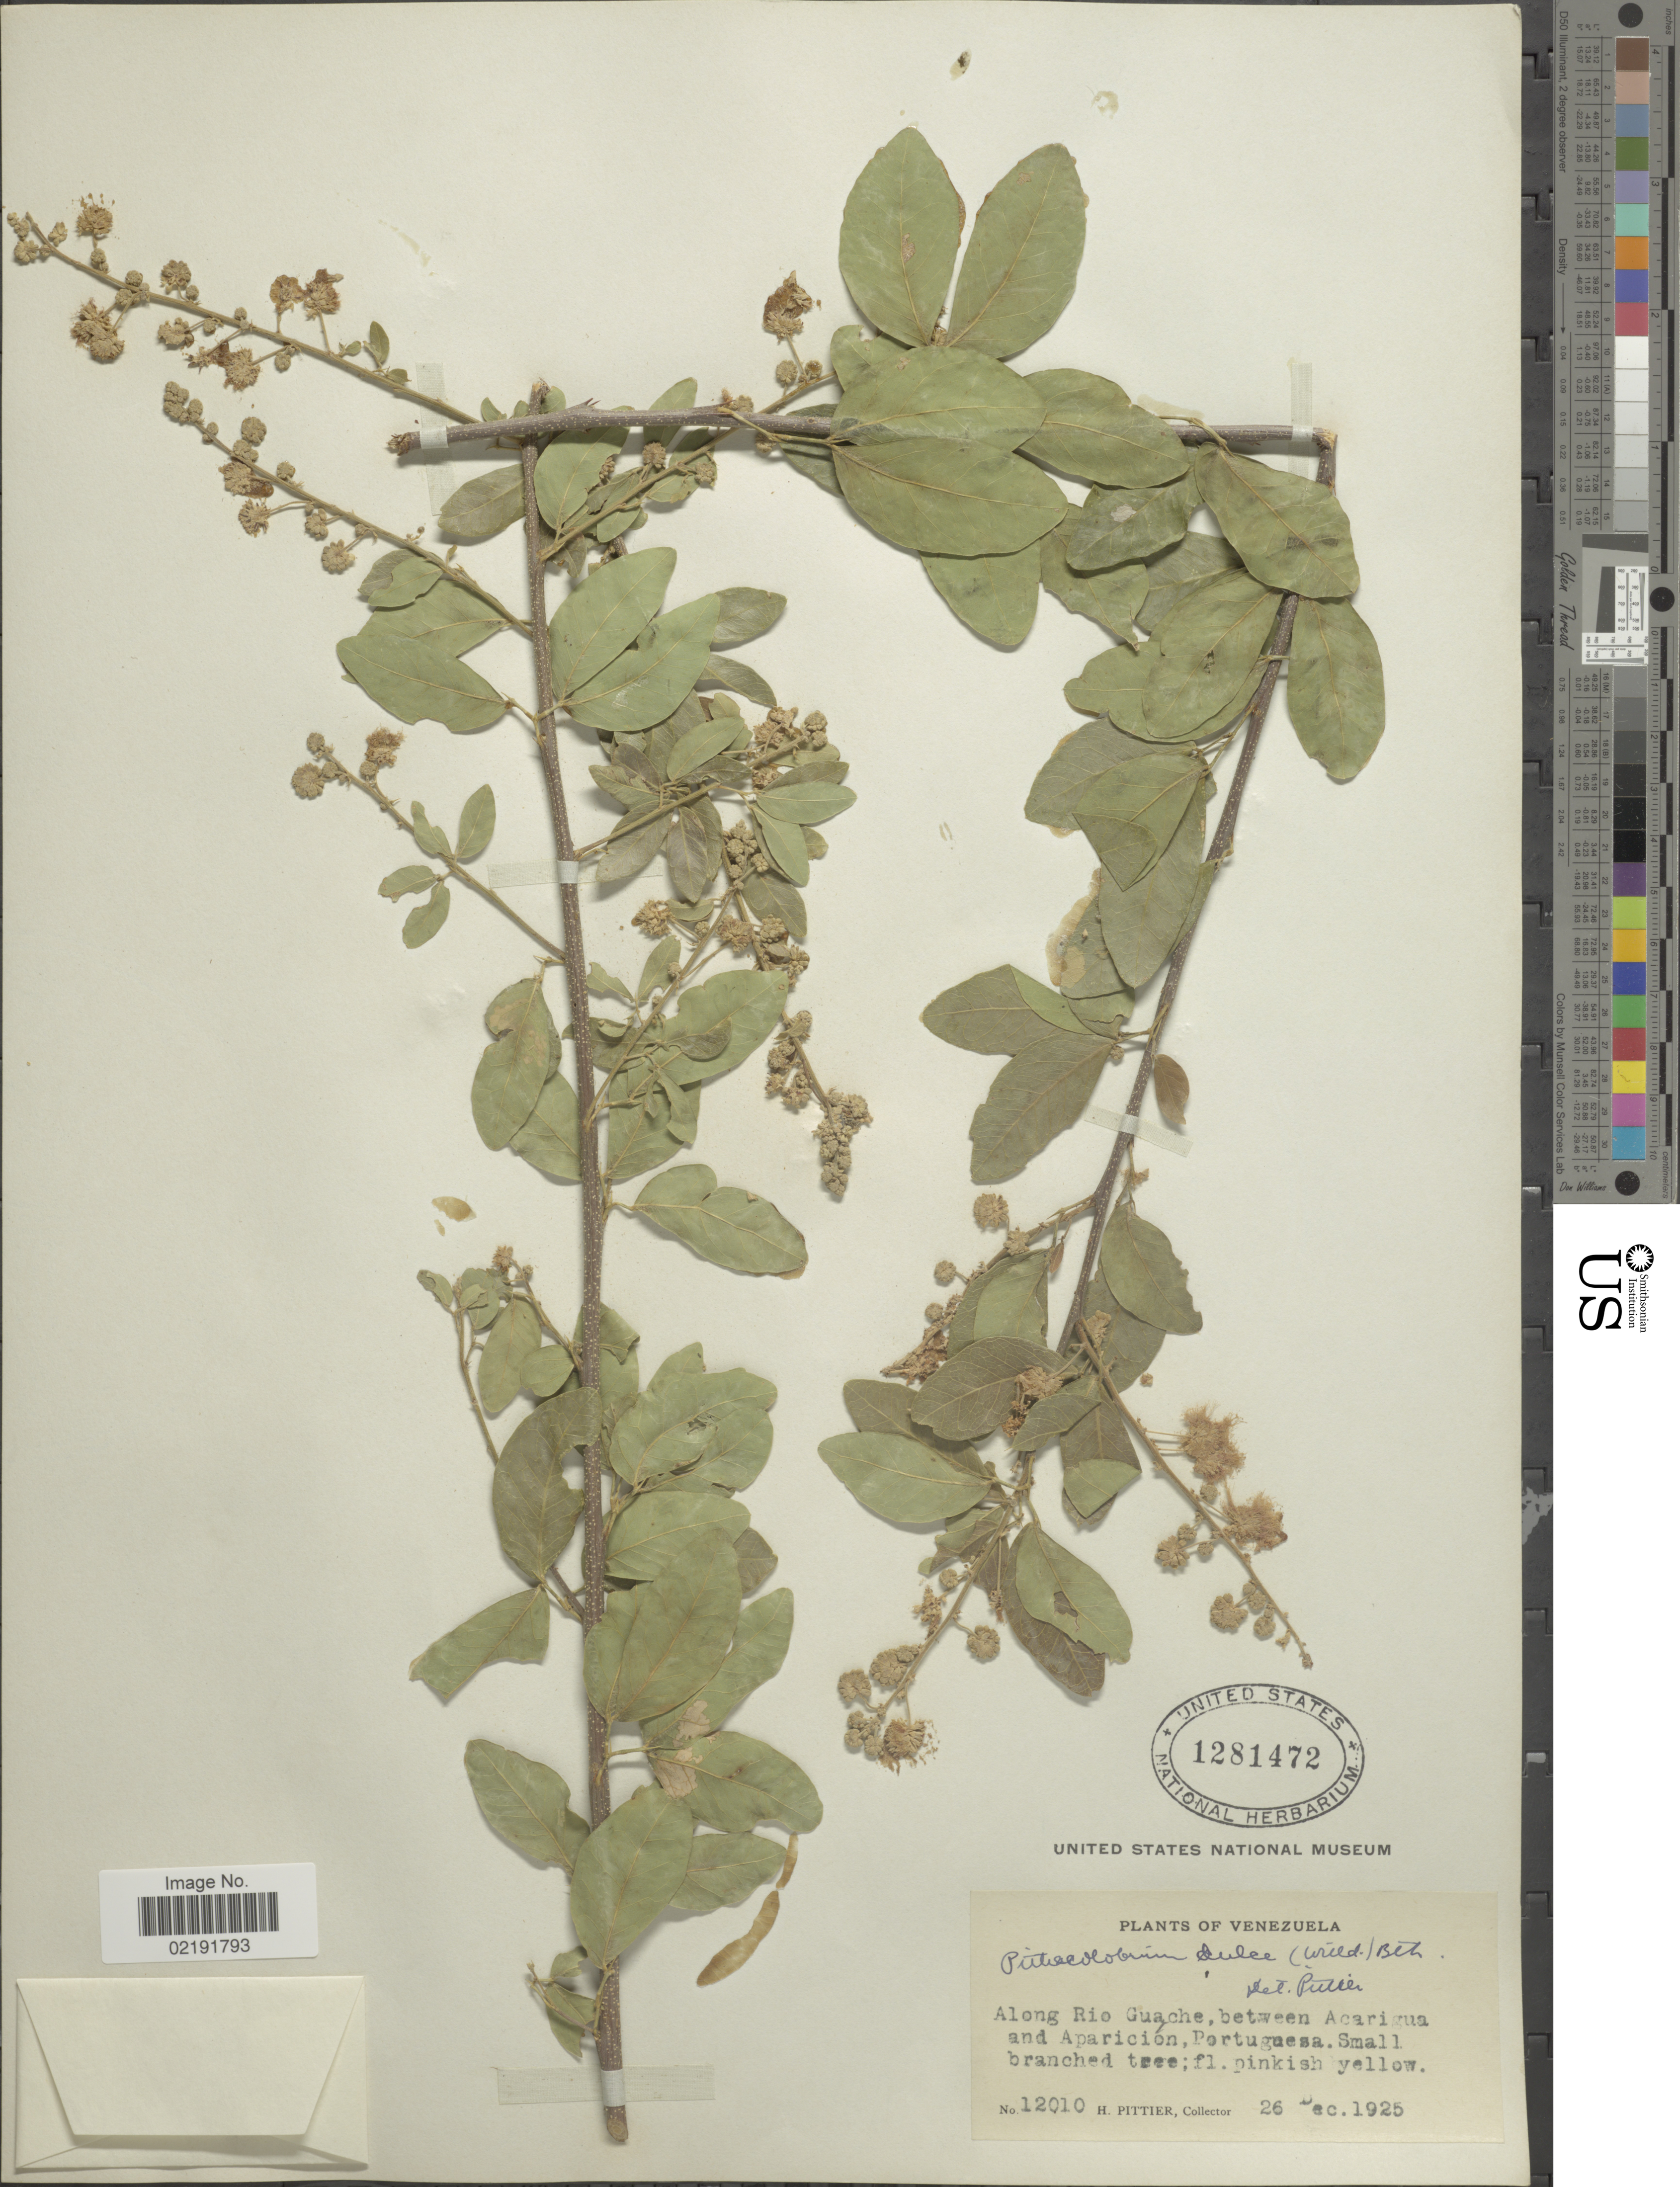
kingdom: Plantae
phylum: Tracheophyta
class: Magnoliopsida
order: Fabales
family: Fabaceae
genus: Pithecellobium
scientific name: Pithecellobium dulce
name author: (Roxb.) Benth.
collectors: H. F. Pittier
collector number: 12010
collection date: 1925-12-26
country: Venezuela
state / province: Portuguesa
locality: Along Rio Guache, between Acarigua and Aparición, Portuguesa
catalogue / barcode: US 1281472